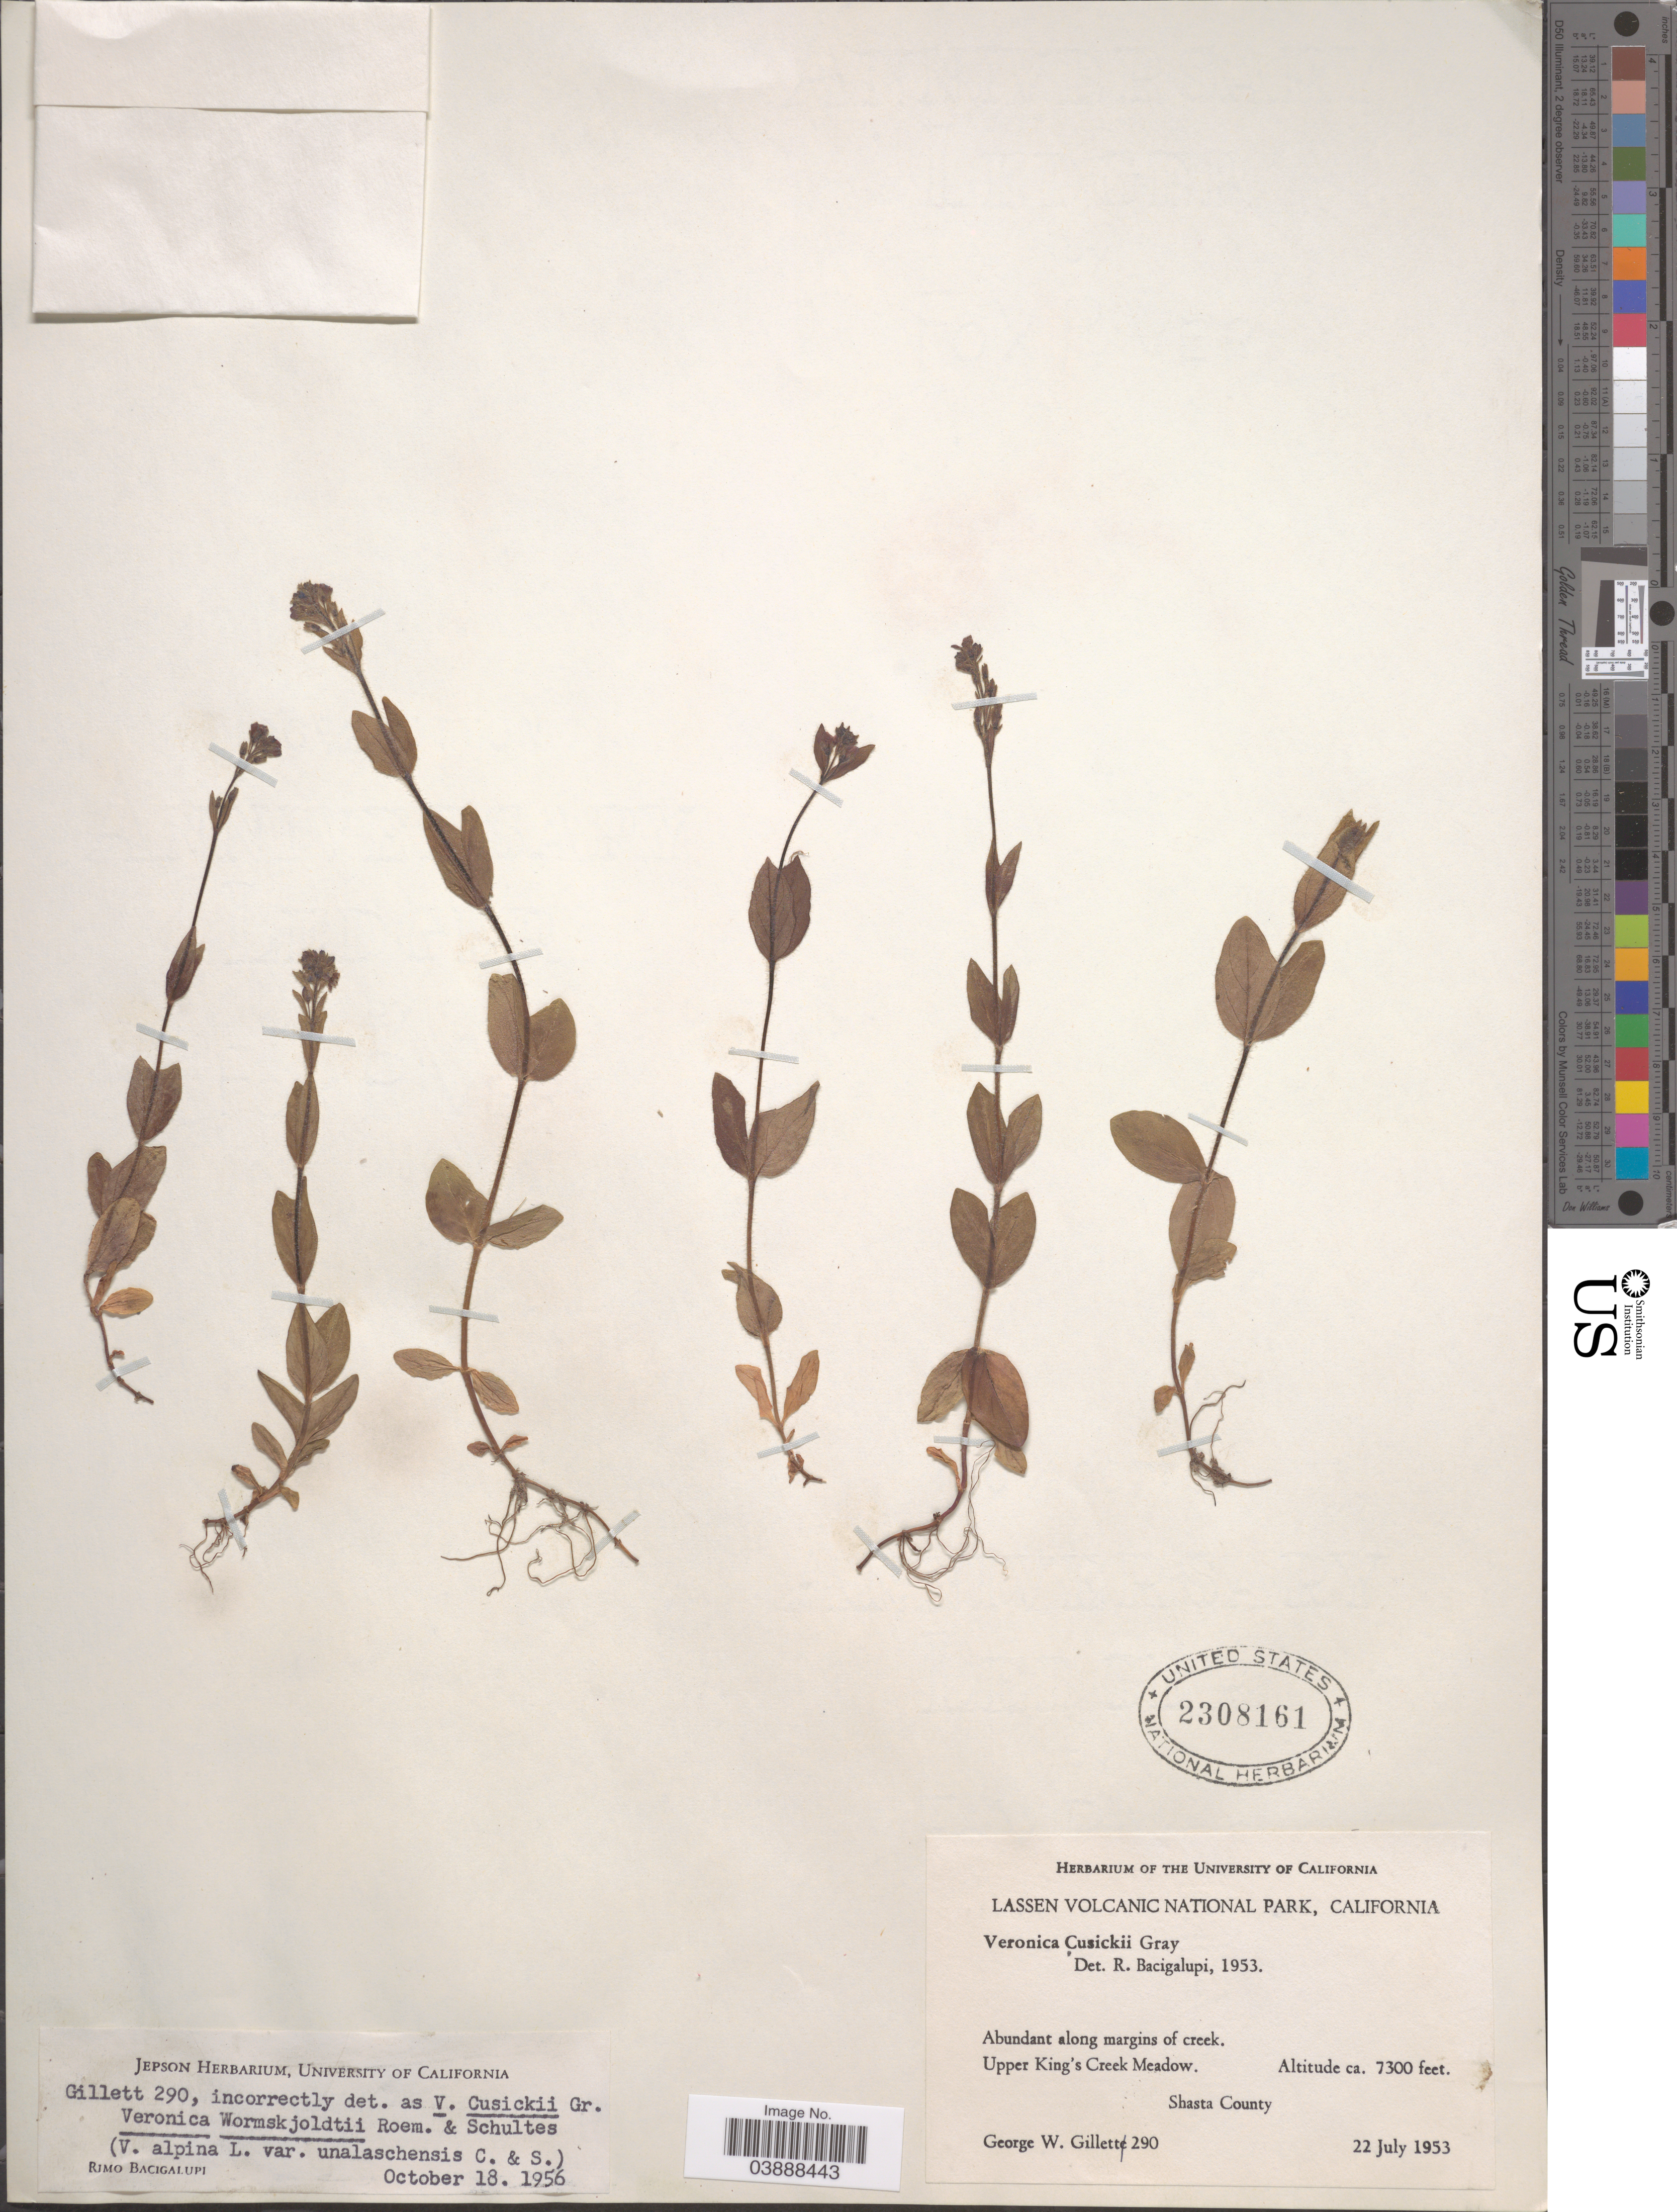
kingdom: Plantae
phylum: Tracheophyta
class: Magnoliopsida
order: Lamiales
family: Plantaginaceae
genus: Veronica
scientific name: Veronica wormskjoldii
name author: Roem. & Schult.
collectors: G. Gillett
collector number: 290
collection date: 1953-07-22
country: United States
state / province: California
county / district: Shasta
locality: Lassen Volcanic National Park. Upper King's Creek Meadow. Shasta County.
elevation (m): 2225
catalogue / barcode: US 2308161